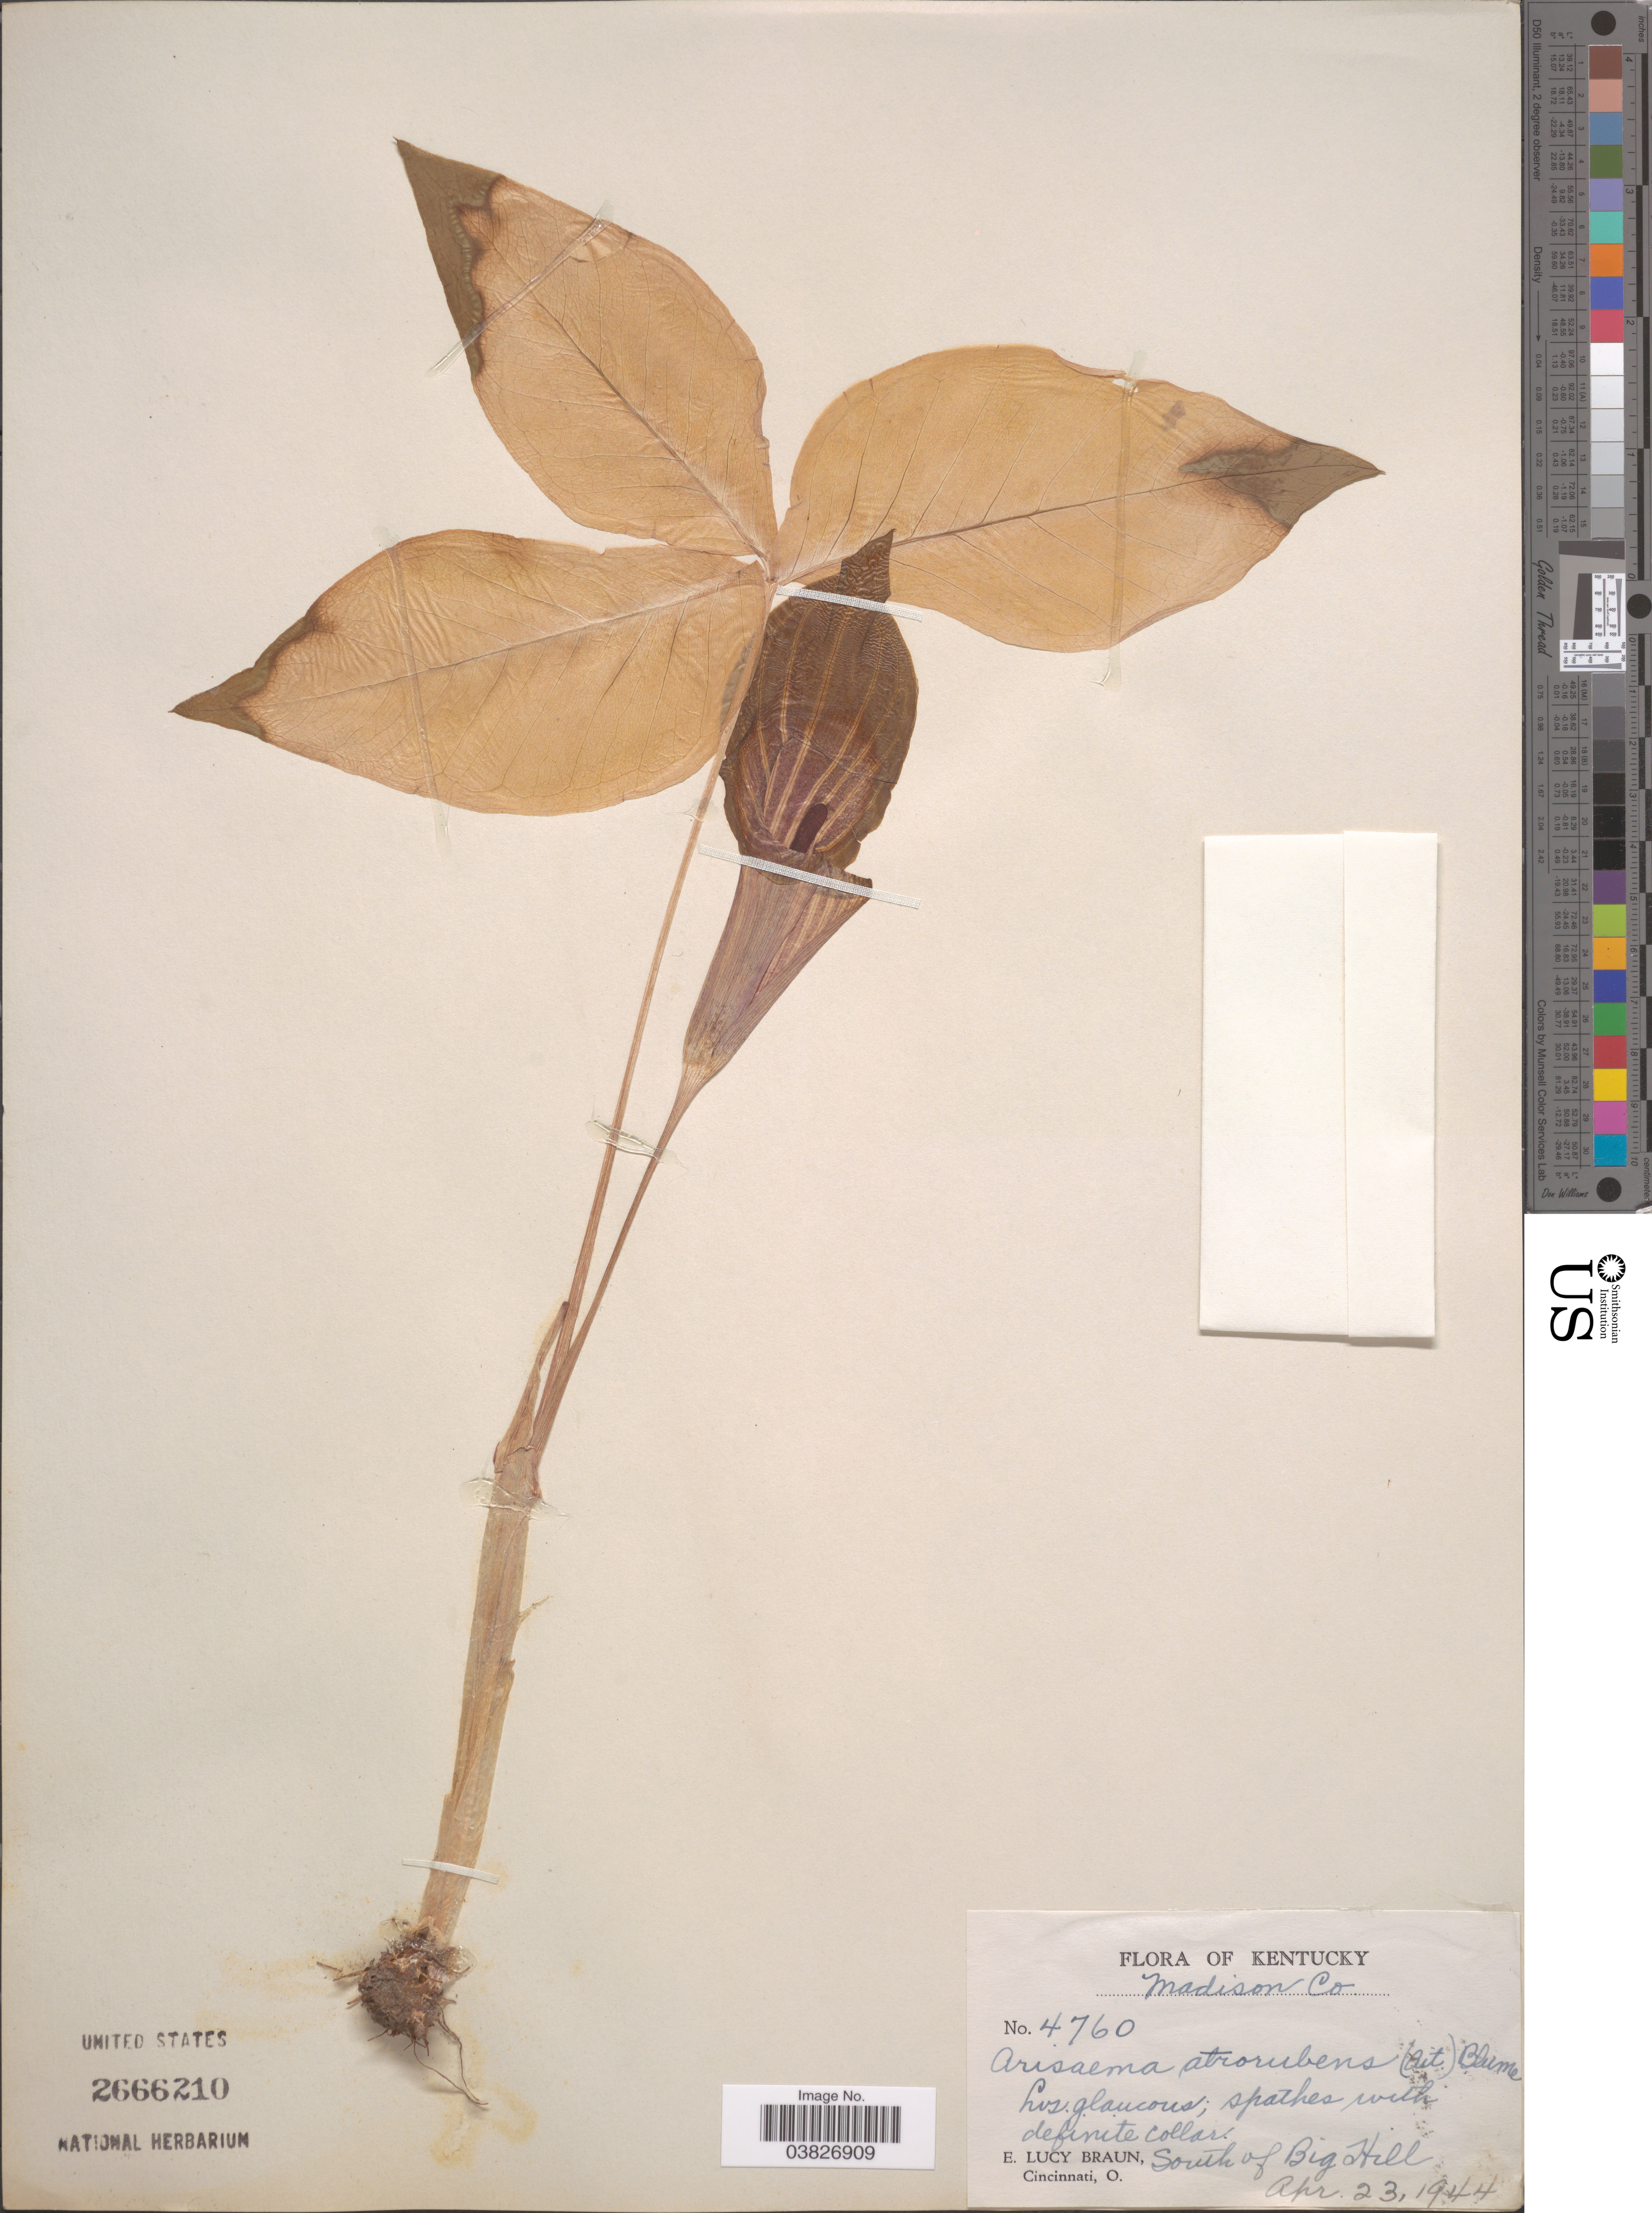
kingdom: Plantae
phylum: Tracheophyta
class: Liliopsida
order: Alismatales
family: Araceae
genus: Arisaema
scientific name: Arisaema atrorubens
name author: (Aiton) Blume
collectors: E. L. Braun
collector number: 4760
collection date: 1944-04-23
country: United States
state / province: Kentucky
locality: Madison Co. South of Big Hill.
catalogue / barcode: US 2666210